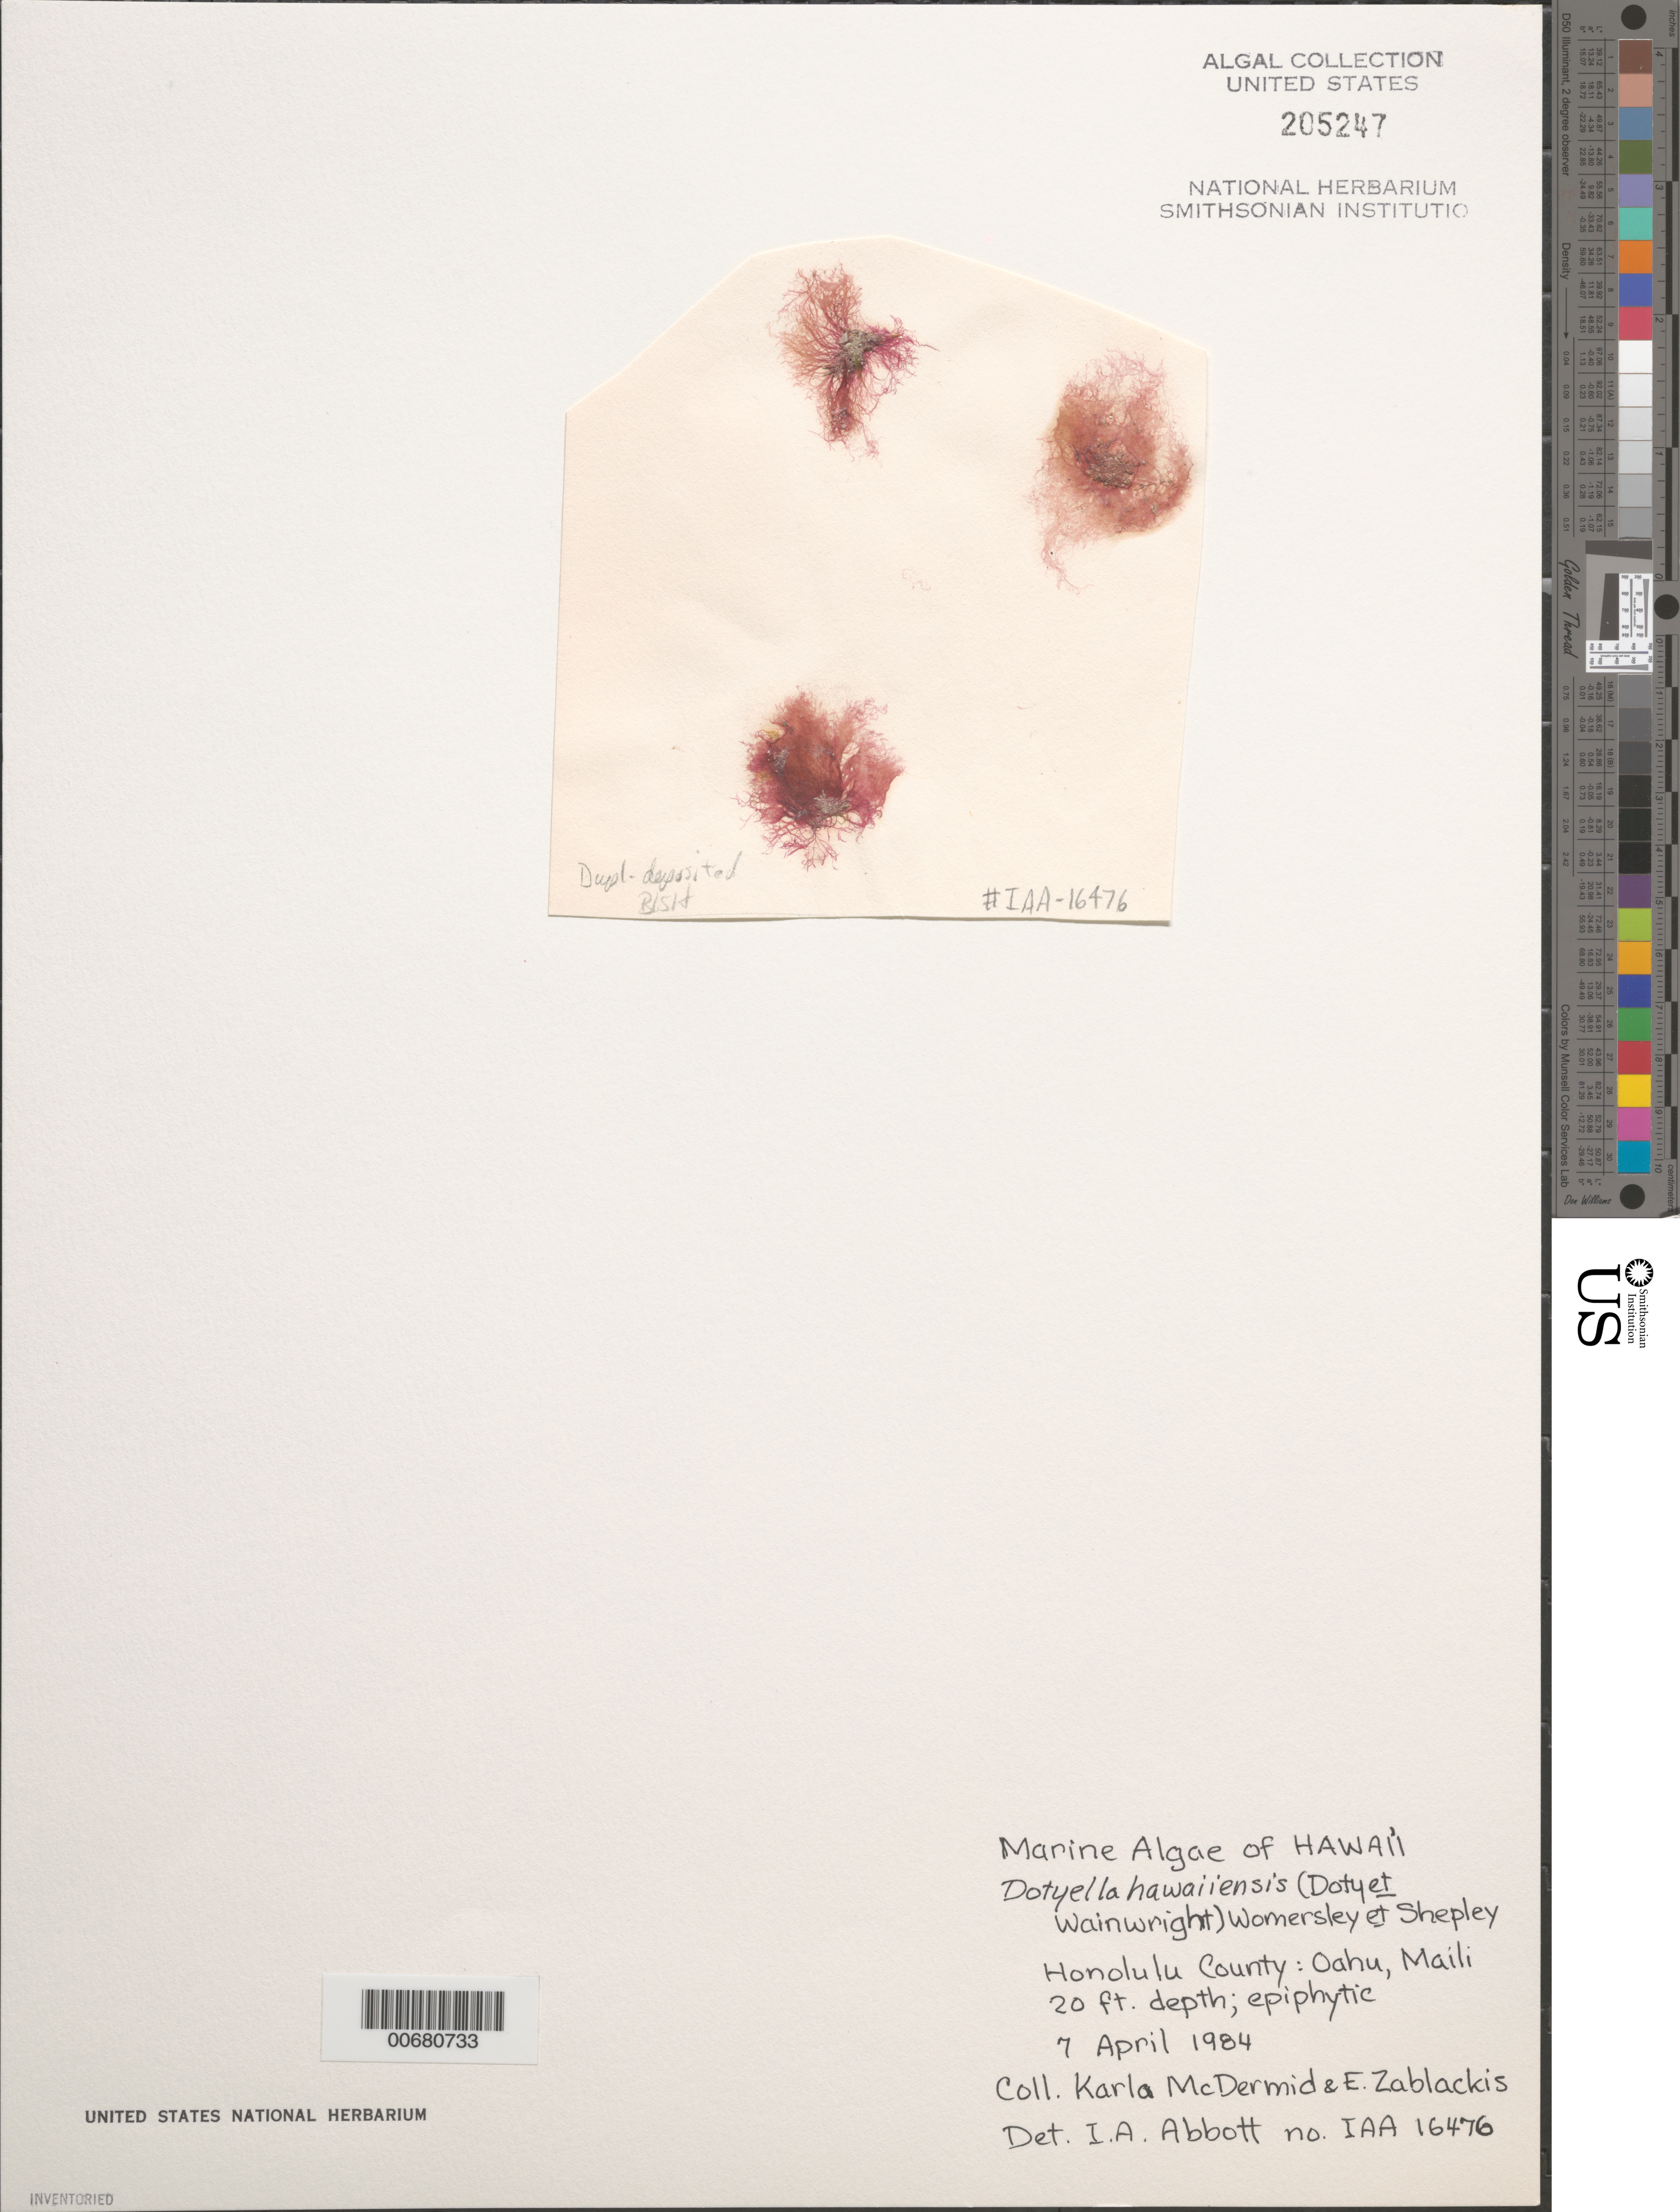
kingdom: Plantae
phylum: Rhodophyta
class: Florideophyceae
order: Ceramiales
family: Sarcomeniaceae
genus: Dotyella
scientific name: Dotyella hawaiiensis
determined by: Abbott, Isabella A.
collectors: K. McDermid & E. Zablackis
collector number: IAA 16476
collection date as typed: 07 Apr 1984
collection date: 1984-04-07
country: United States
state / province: Hawaii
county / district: Honolulu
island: Oahu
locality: Maili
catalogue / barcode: US 205247